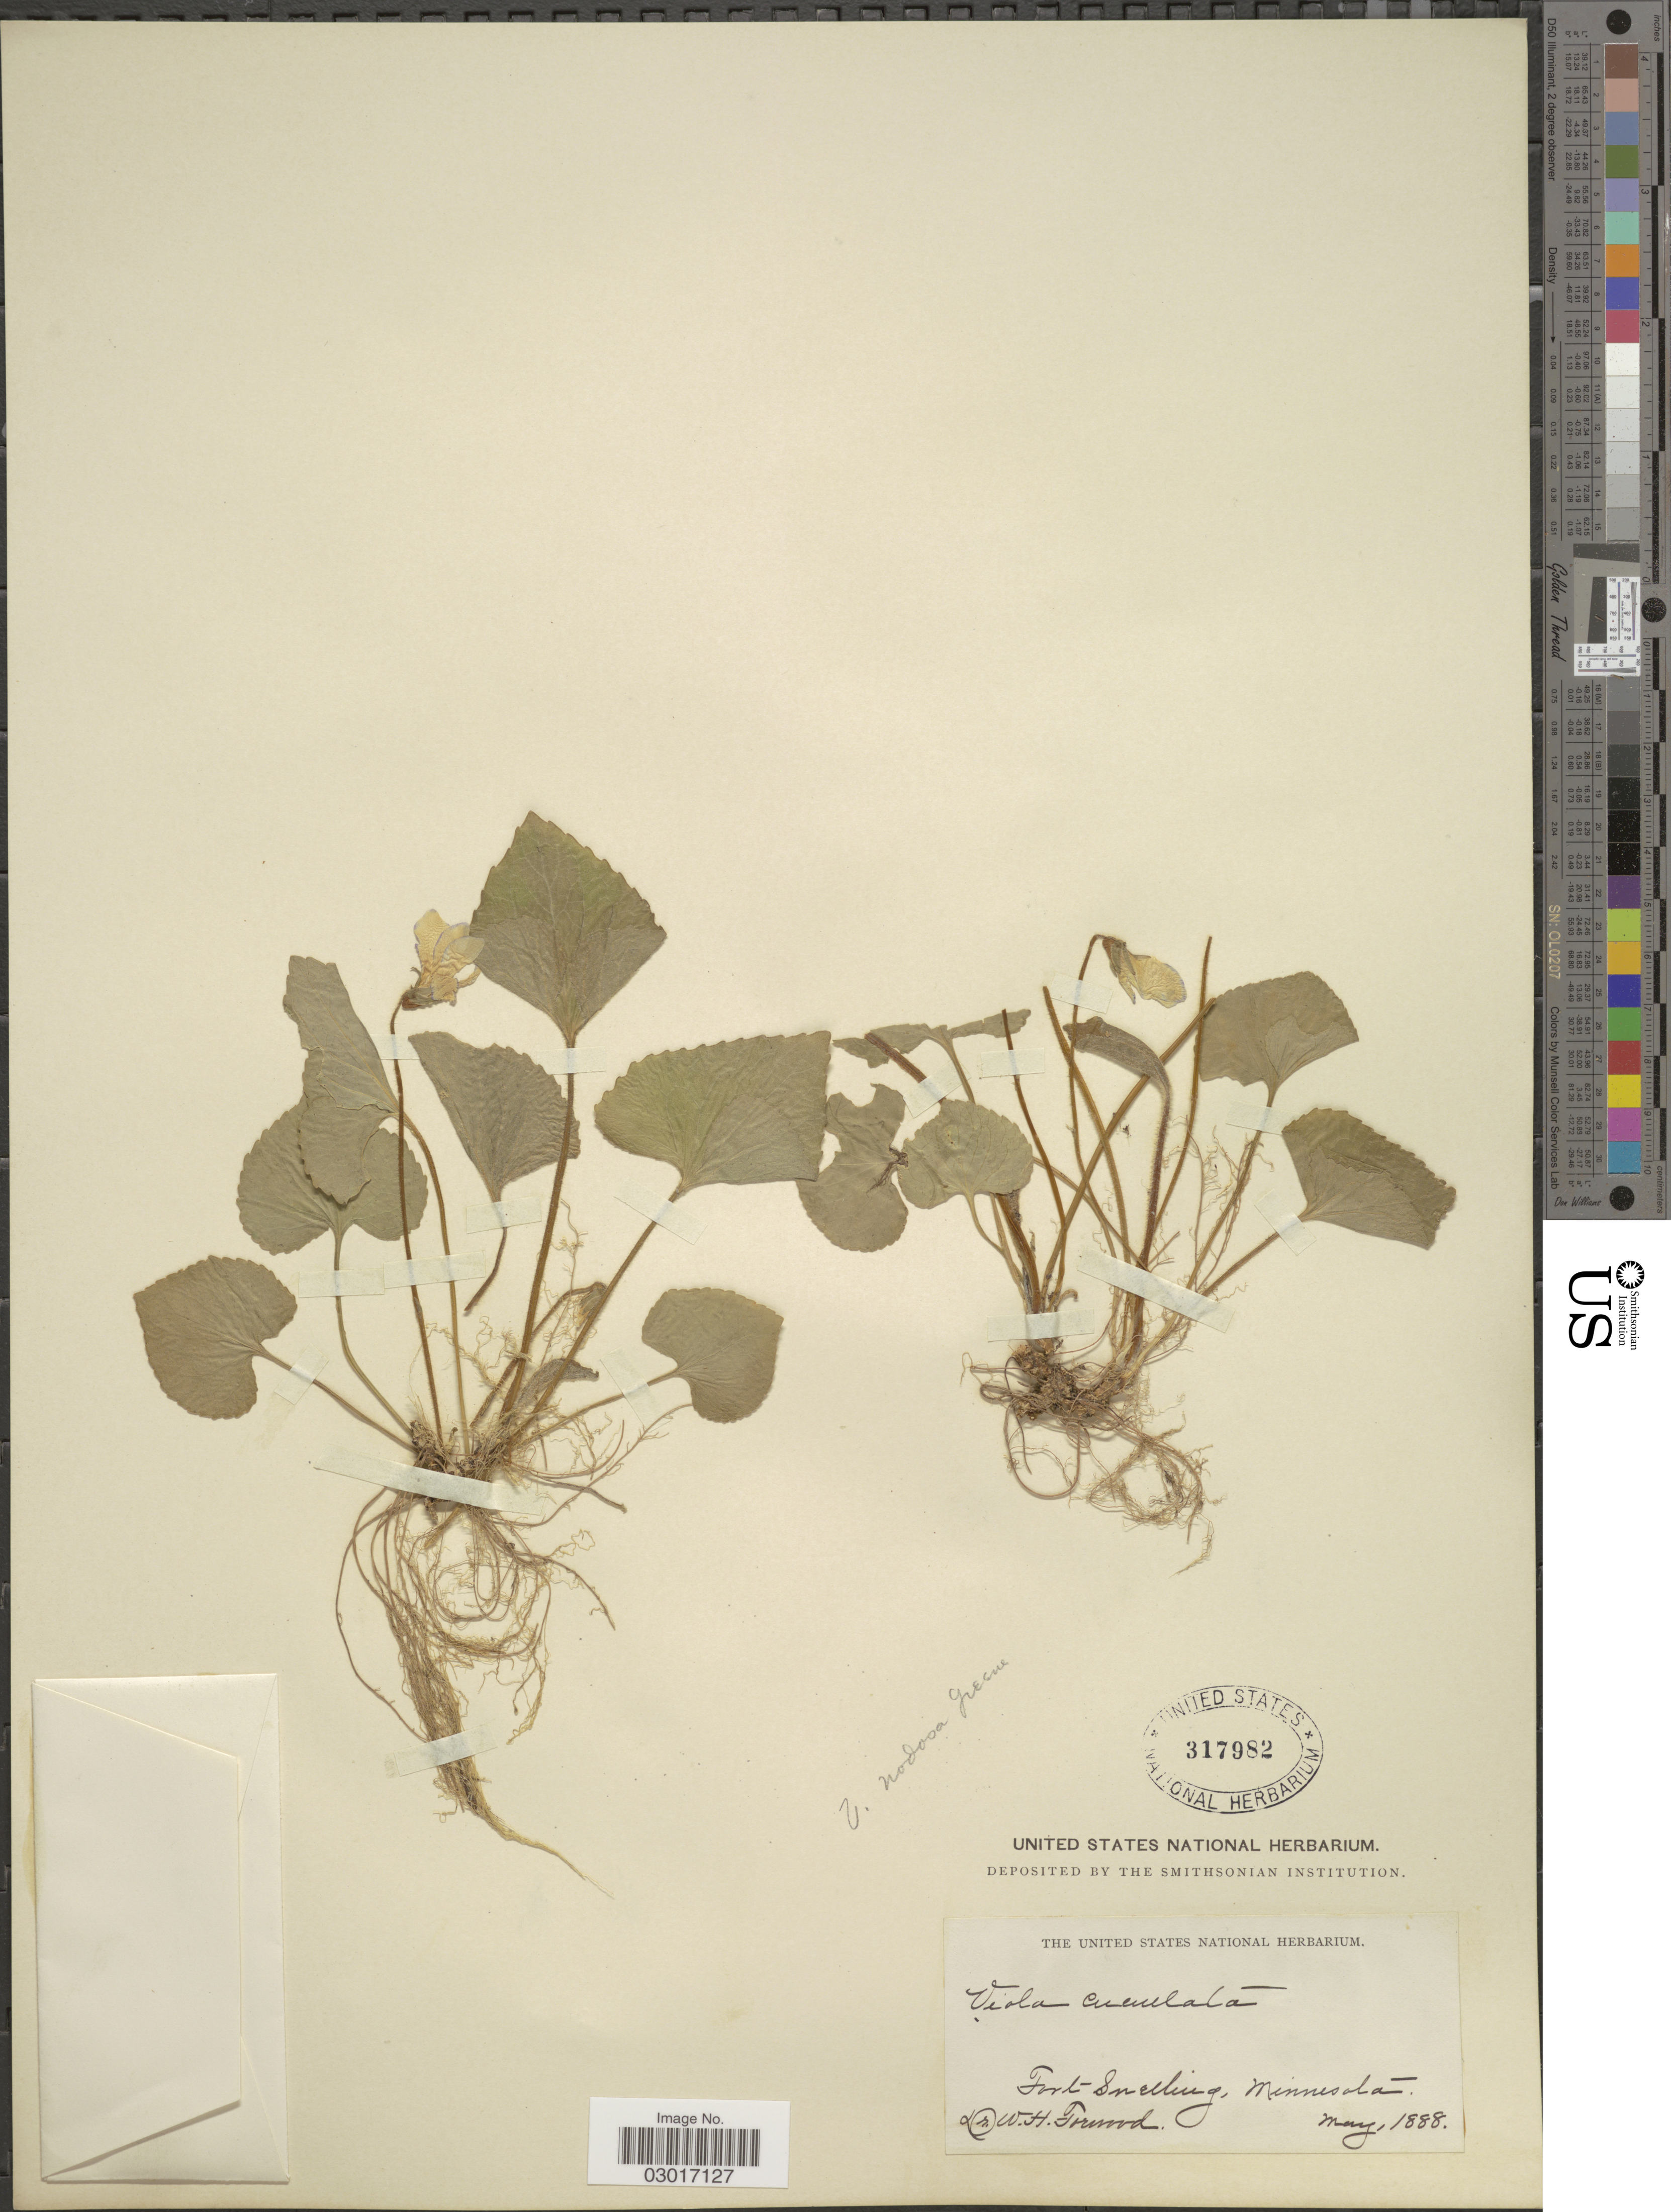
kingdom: Plantae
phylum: Tracheophyta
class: Magnoliopsida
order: Malpighiales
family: Violaceae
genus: Viola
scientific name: Viola sororia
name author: Willd.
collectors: W. Forwood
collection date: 1888-05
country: United States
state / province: Minnesota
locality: Fort Snelling.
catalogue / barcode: US 317982